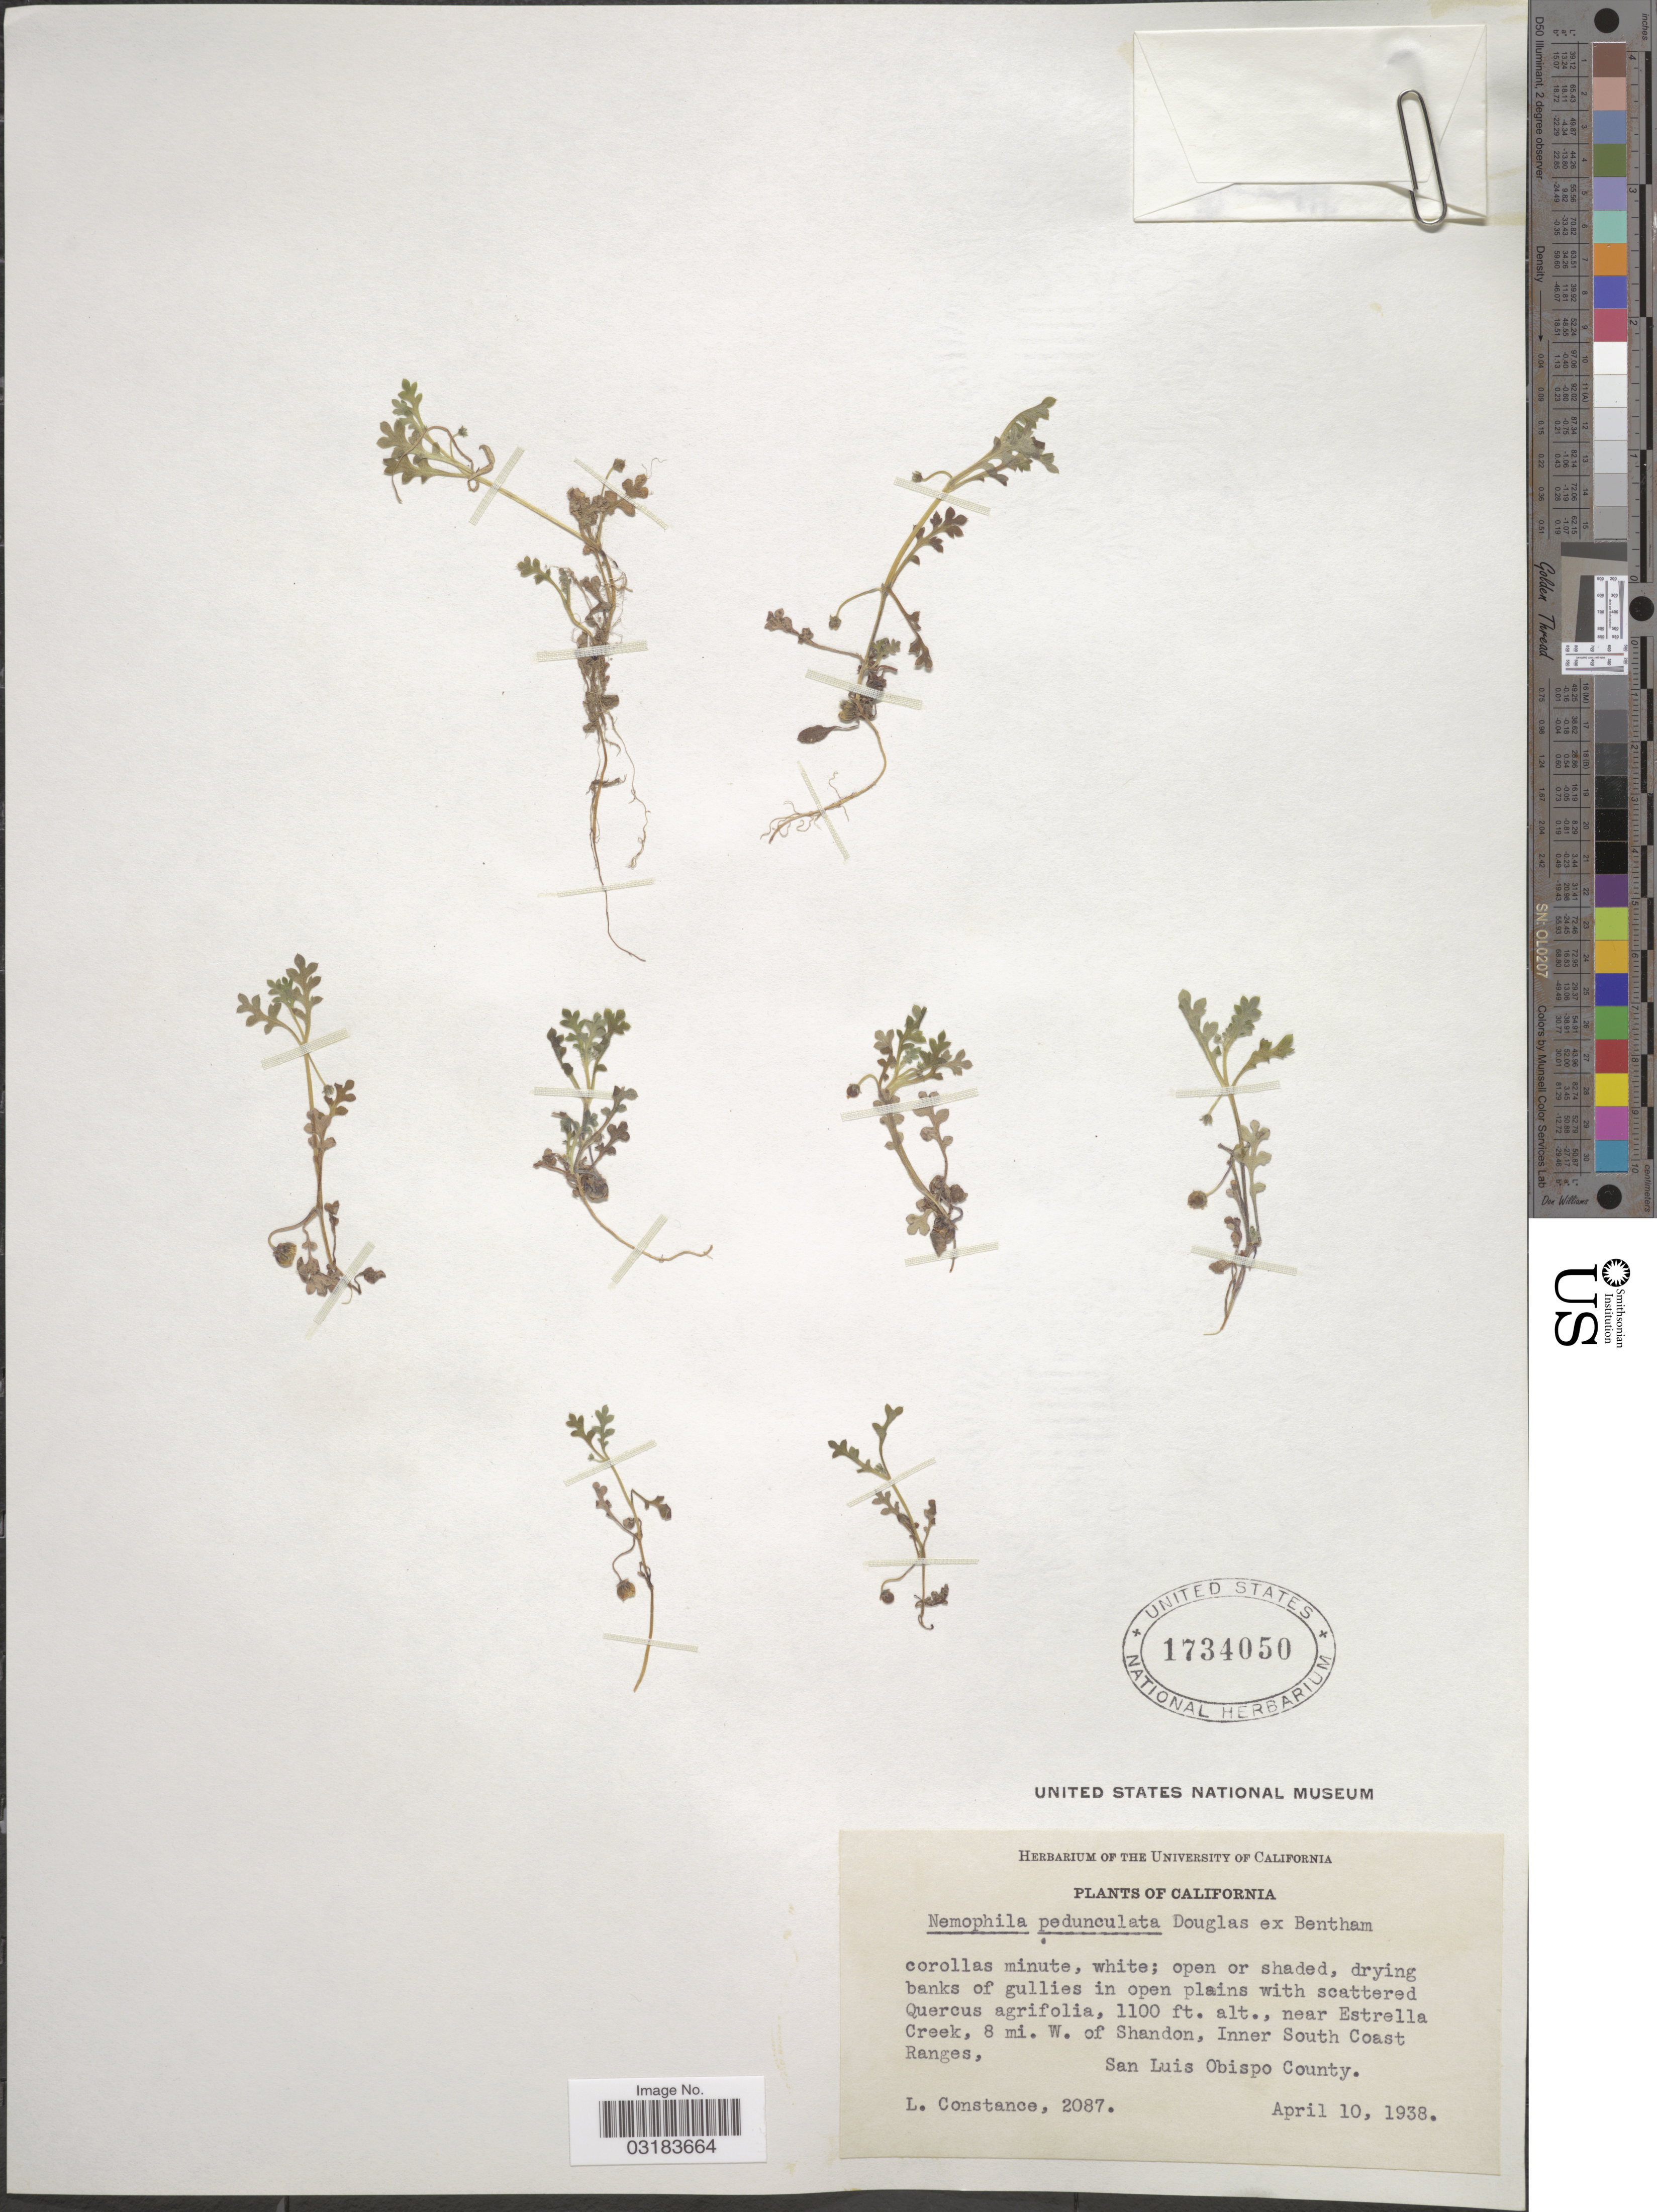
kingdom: Plantae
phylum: Tracheophyta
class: Magnoliopsida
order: Boraginales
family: Hydrophyllaceae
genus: Nemophila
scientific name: Nemophila pedunculata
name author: Douglas ex Benth.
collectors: L. Constance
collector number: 2087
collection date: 1938-04-10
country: United States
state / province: California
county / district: San Luis Obispo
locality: Near Estrella Creek, 8 mi. W. of Shandon, Inner South Coast Ranges, San Luis Obispo County.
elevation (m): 335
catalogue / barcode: US 1734050